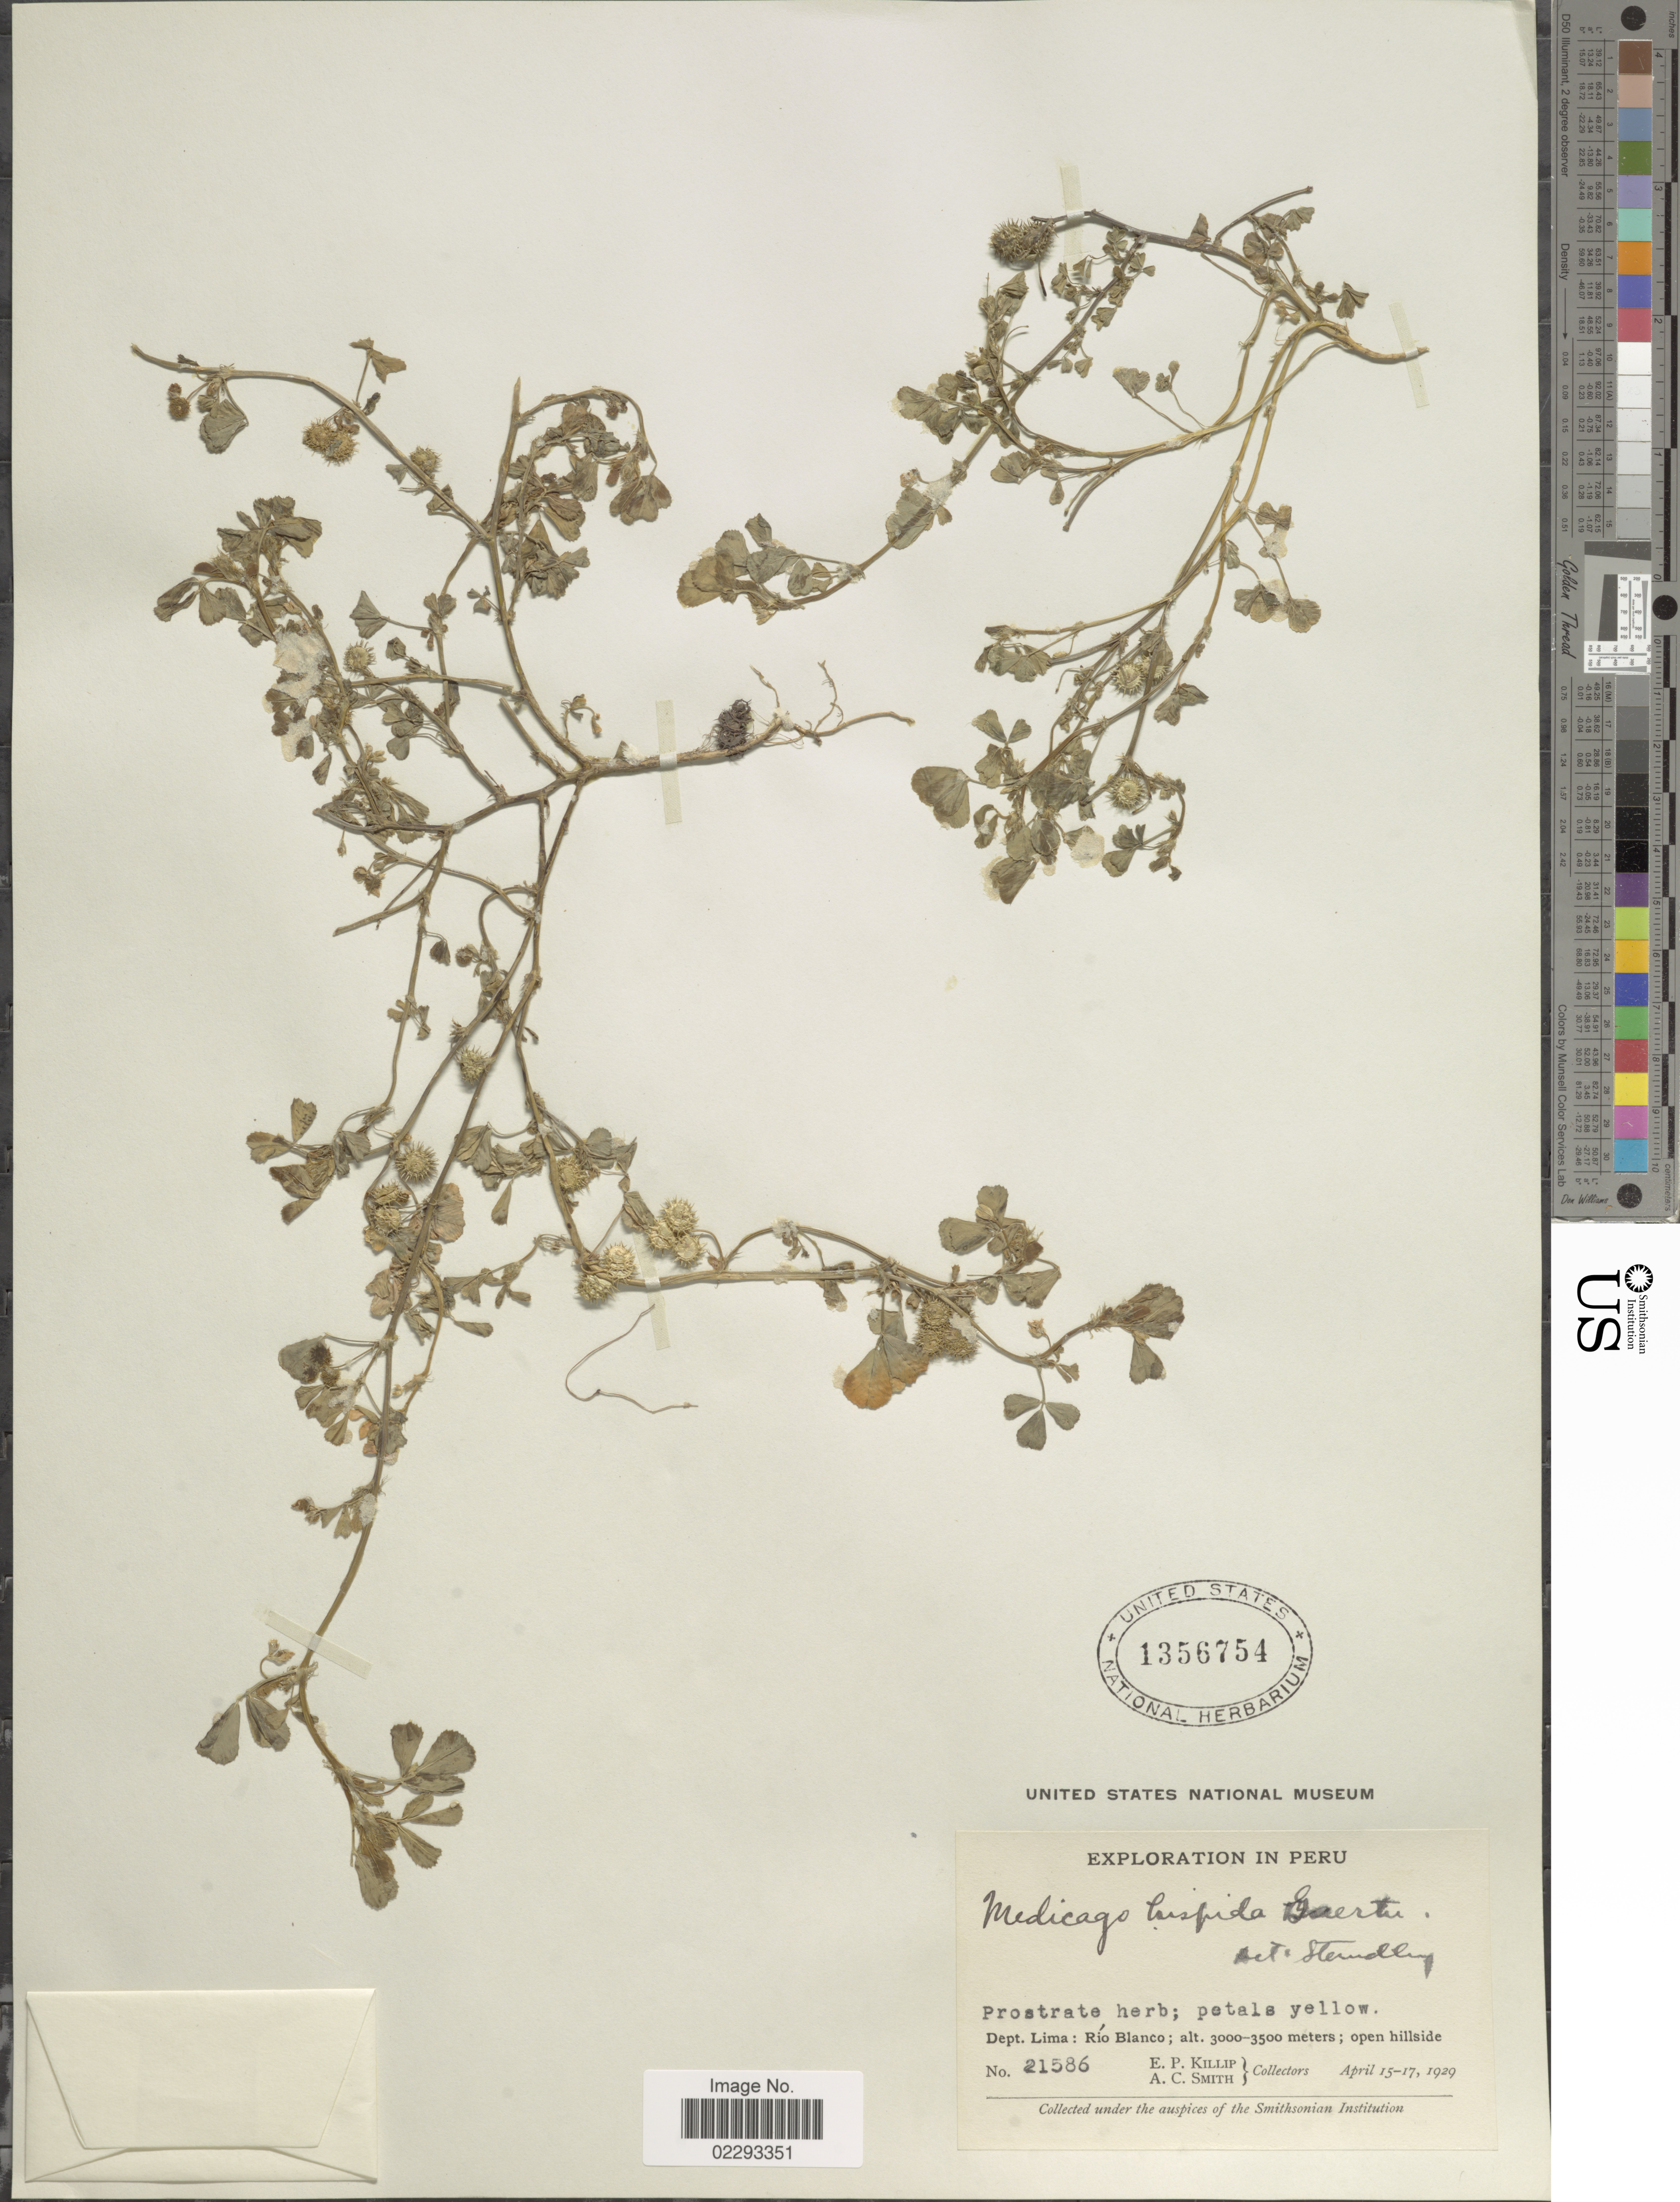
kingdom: Plantae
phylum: Tracheophyta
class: Magnoliopsida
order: Fabales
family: Fabaceae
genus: Medicago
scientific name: Medicago polymorpha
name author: L.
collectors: E. P. Killip & A. C. Smith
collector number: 21586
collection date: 1929-04-15/1929-04-17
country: Peru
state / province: Lima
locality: Río Blanco; open hillside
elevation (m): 3000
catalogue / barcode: US 1356754